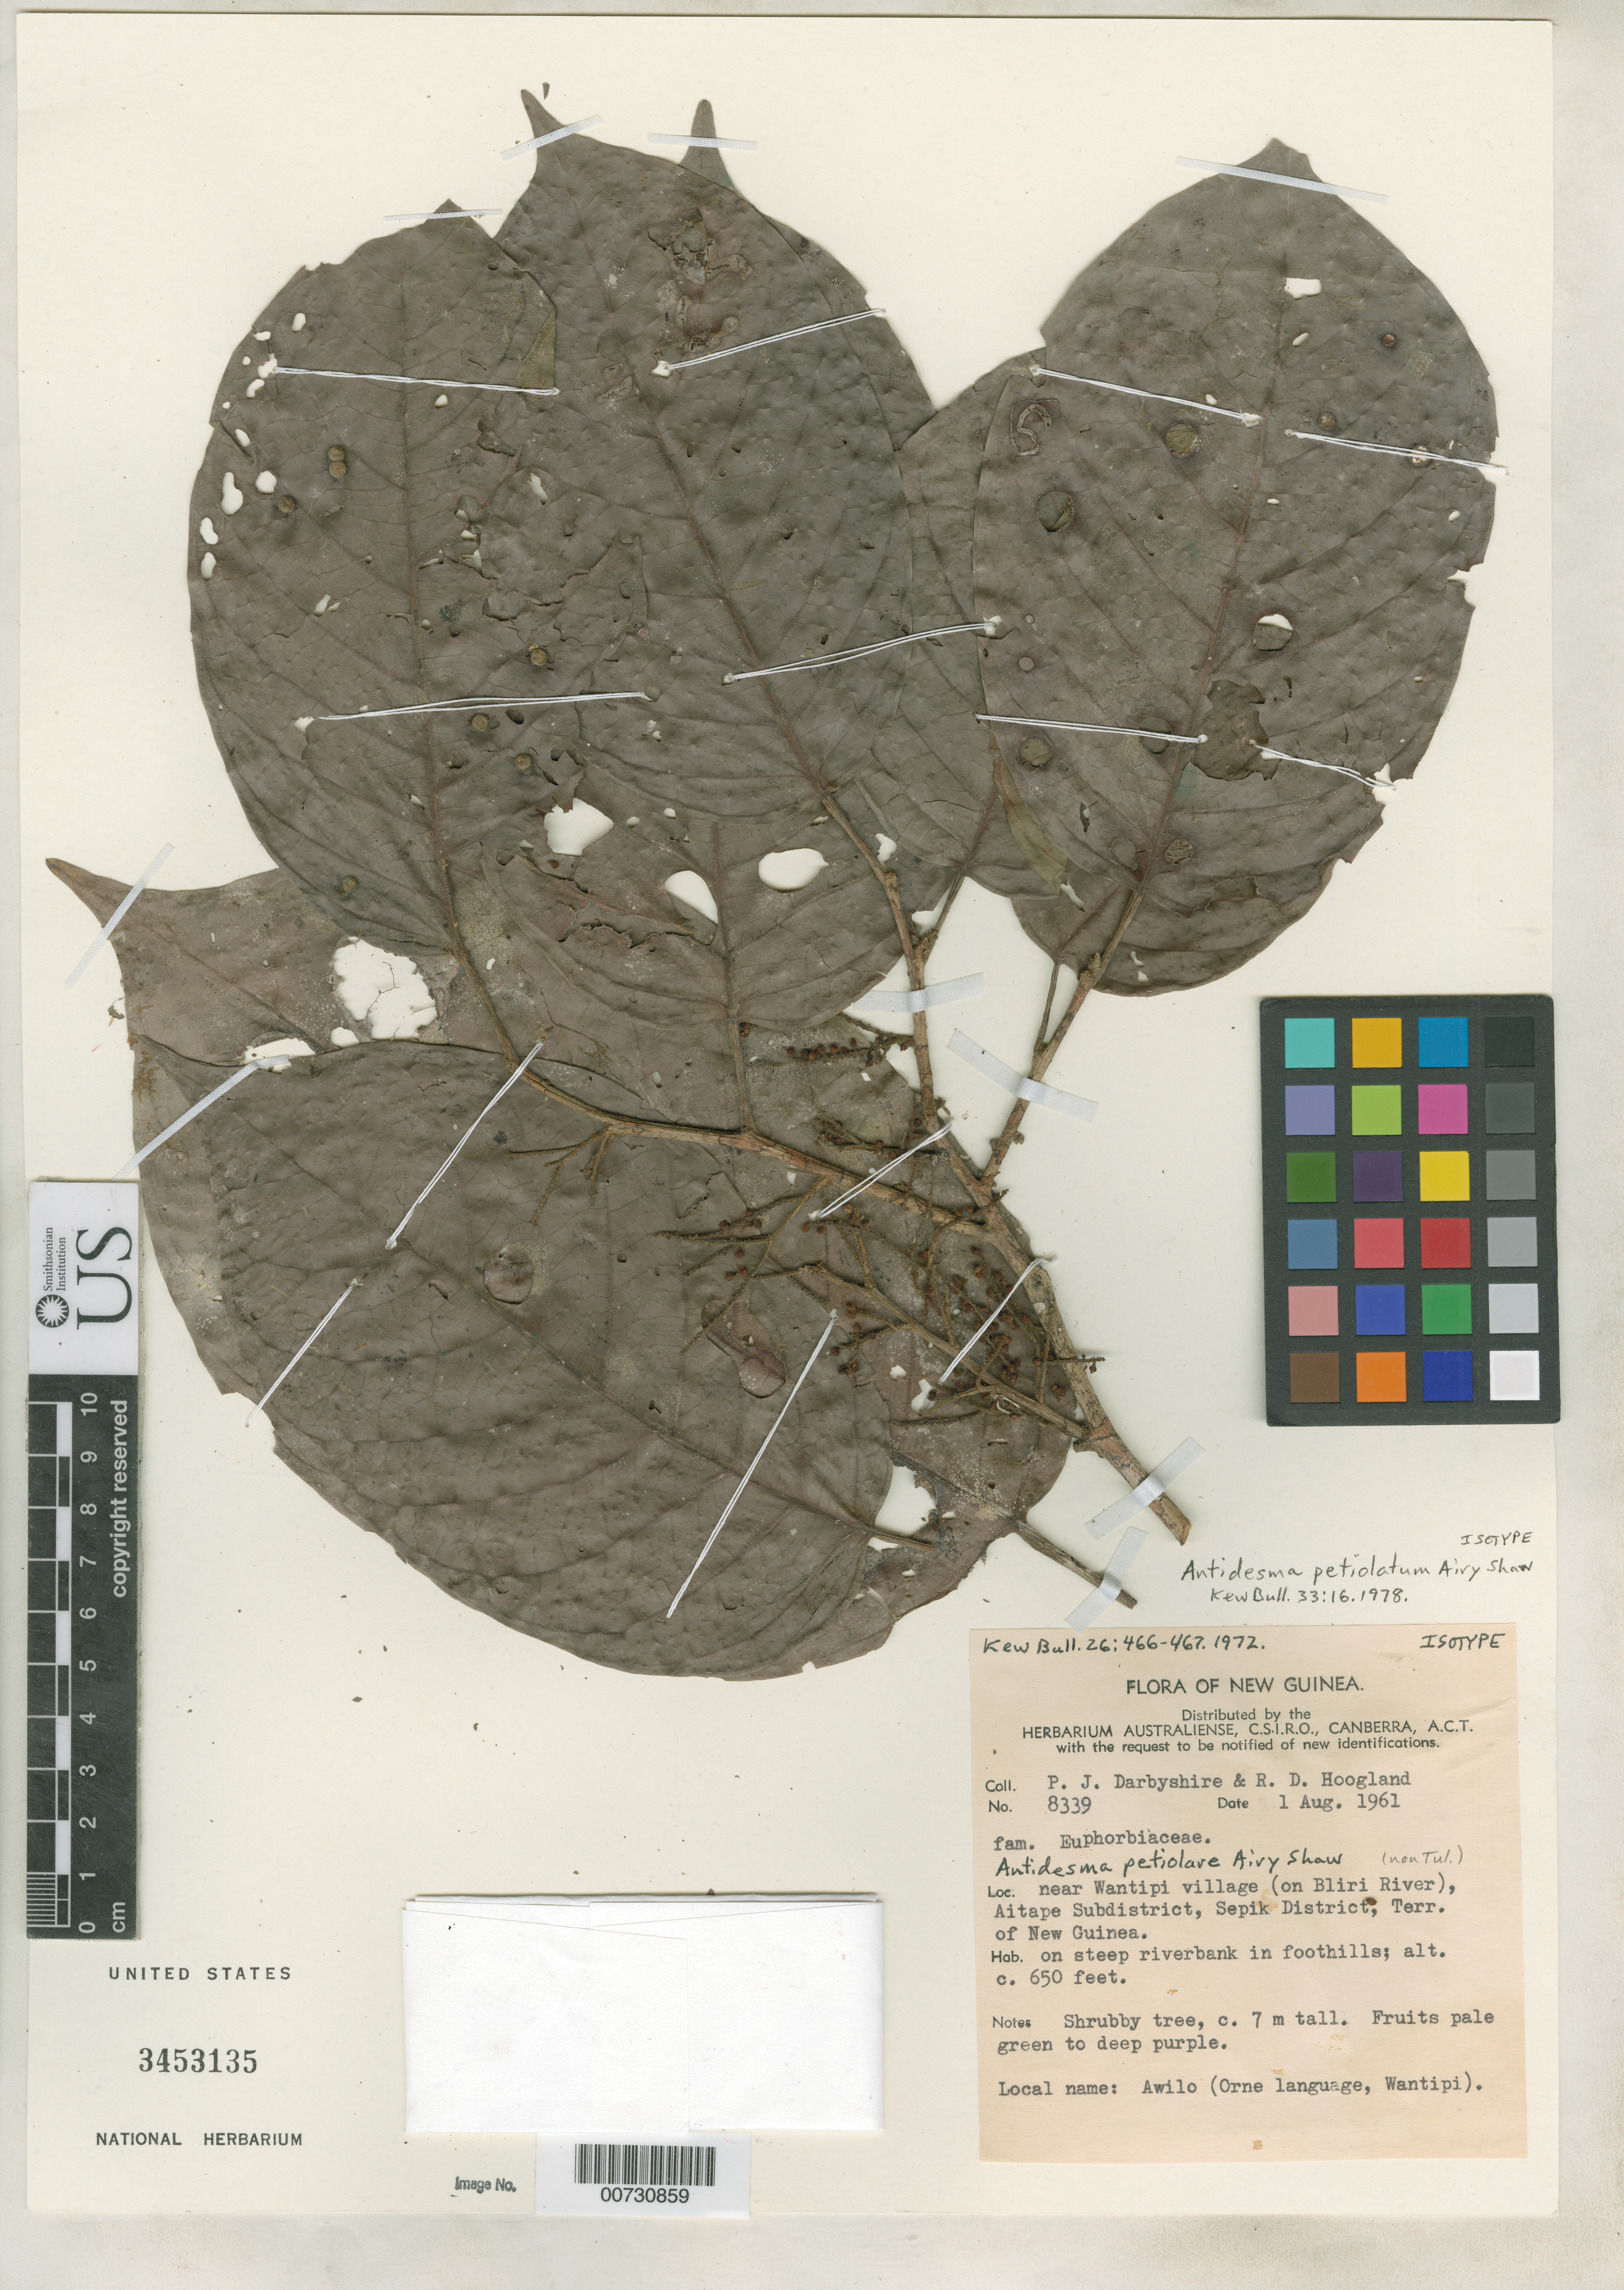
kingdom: Plantae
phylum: Tracheophyta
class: Magnoliopsida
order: Malpighiales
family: Phyllanthaceae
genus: Antidesma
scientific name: Antidesma petiolare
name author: Tul.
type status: Isotype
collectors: P. Darbyshire & R. D. Hoogland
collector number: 8339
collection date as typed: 01 Aug 1961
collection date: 1961-08-01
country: Papua New Guinea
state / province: Sandaun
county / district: Aitape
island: New Guinea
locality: Near Wantipi village (on Bliri River), Aitape Subdistrict, Sepik District, Terr. of New Guinea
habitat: On steep riverbank in foothills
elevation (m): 198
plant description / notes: Also an isotype of Antidesma petiolatum Airy Shaw.; Also an isotype of Antidesma petiolare Airy Shaw.; Common name: Awilo (Orne language, Wantipi)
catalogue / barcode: US 3453135